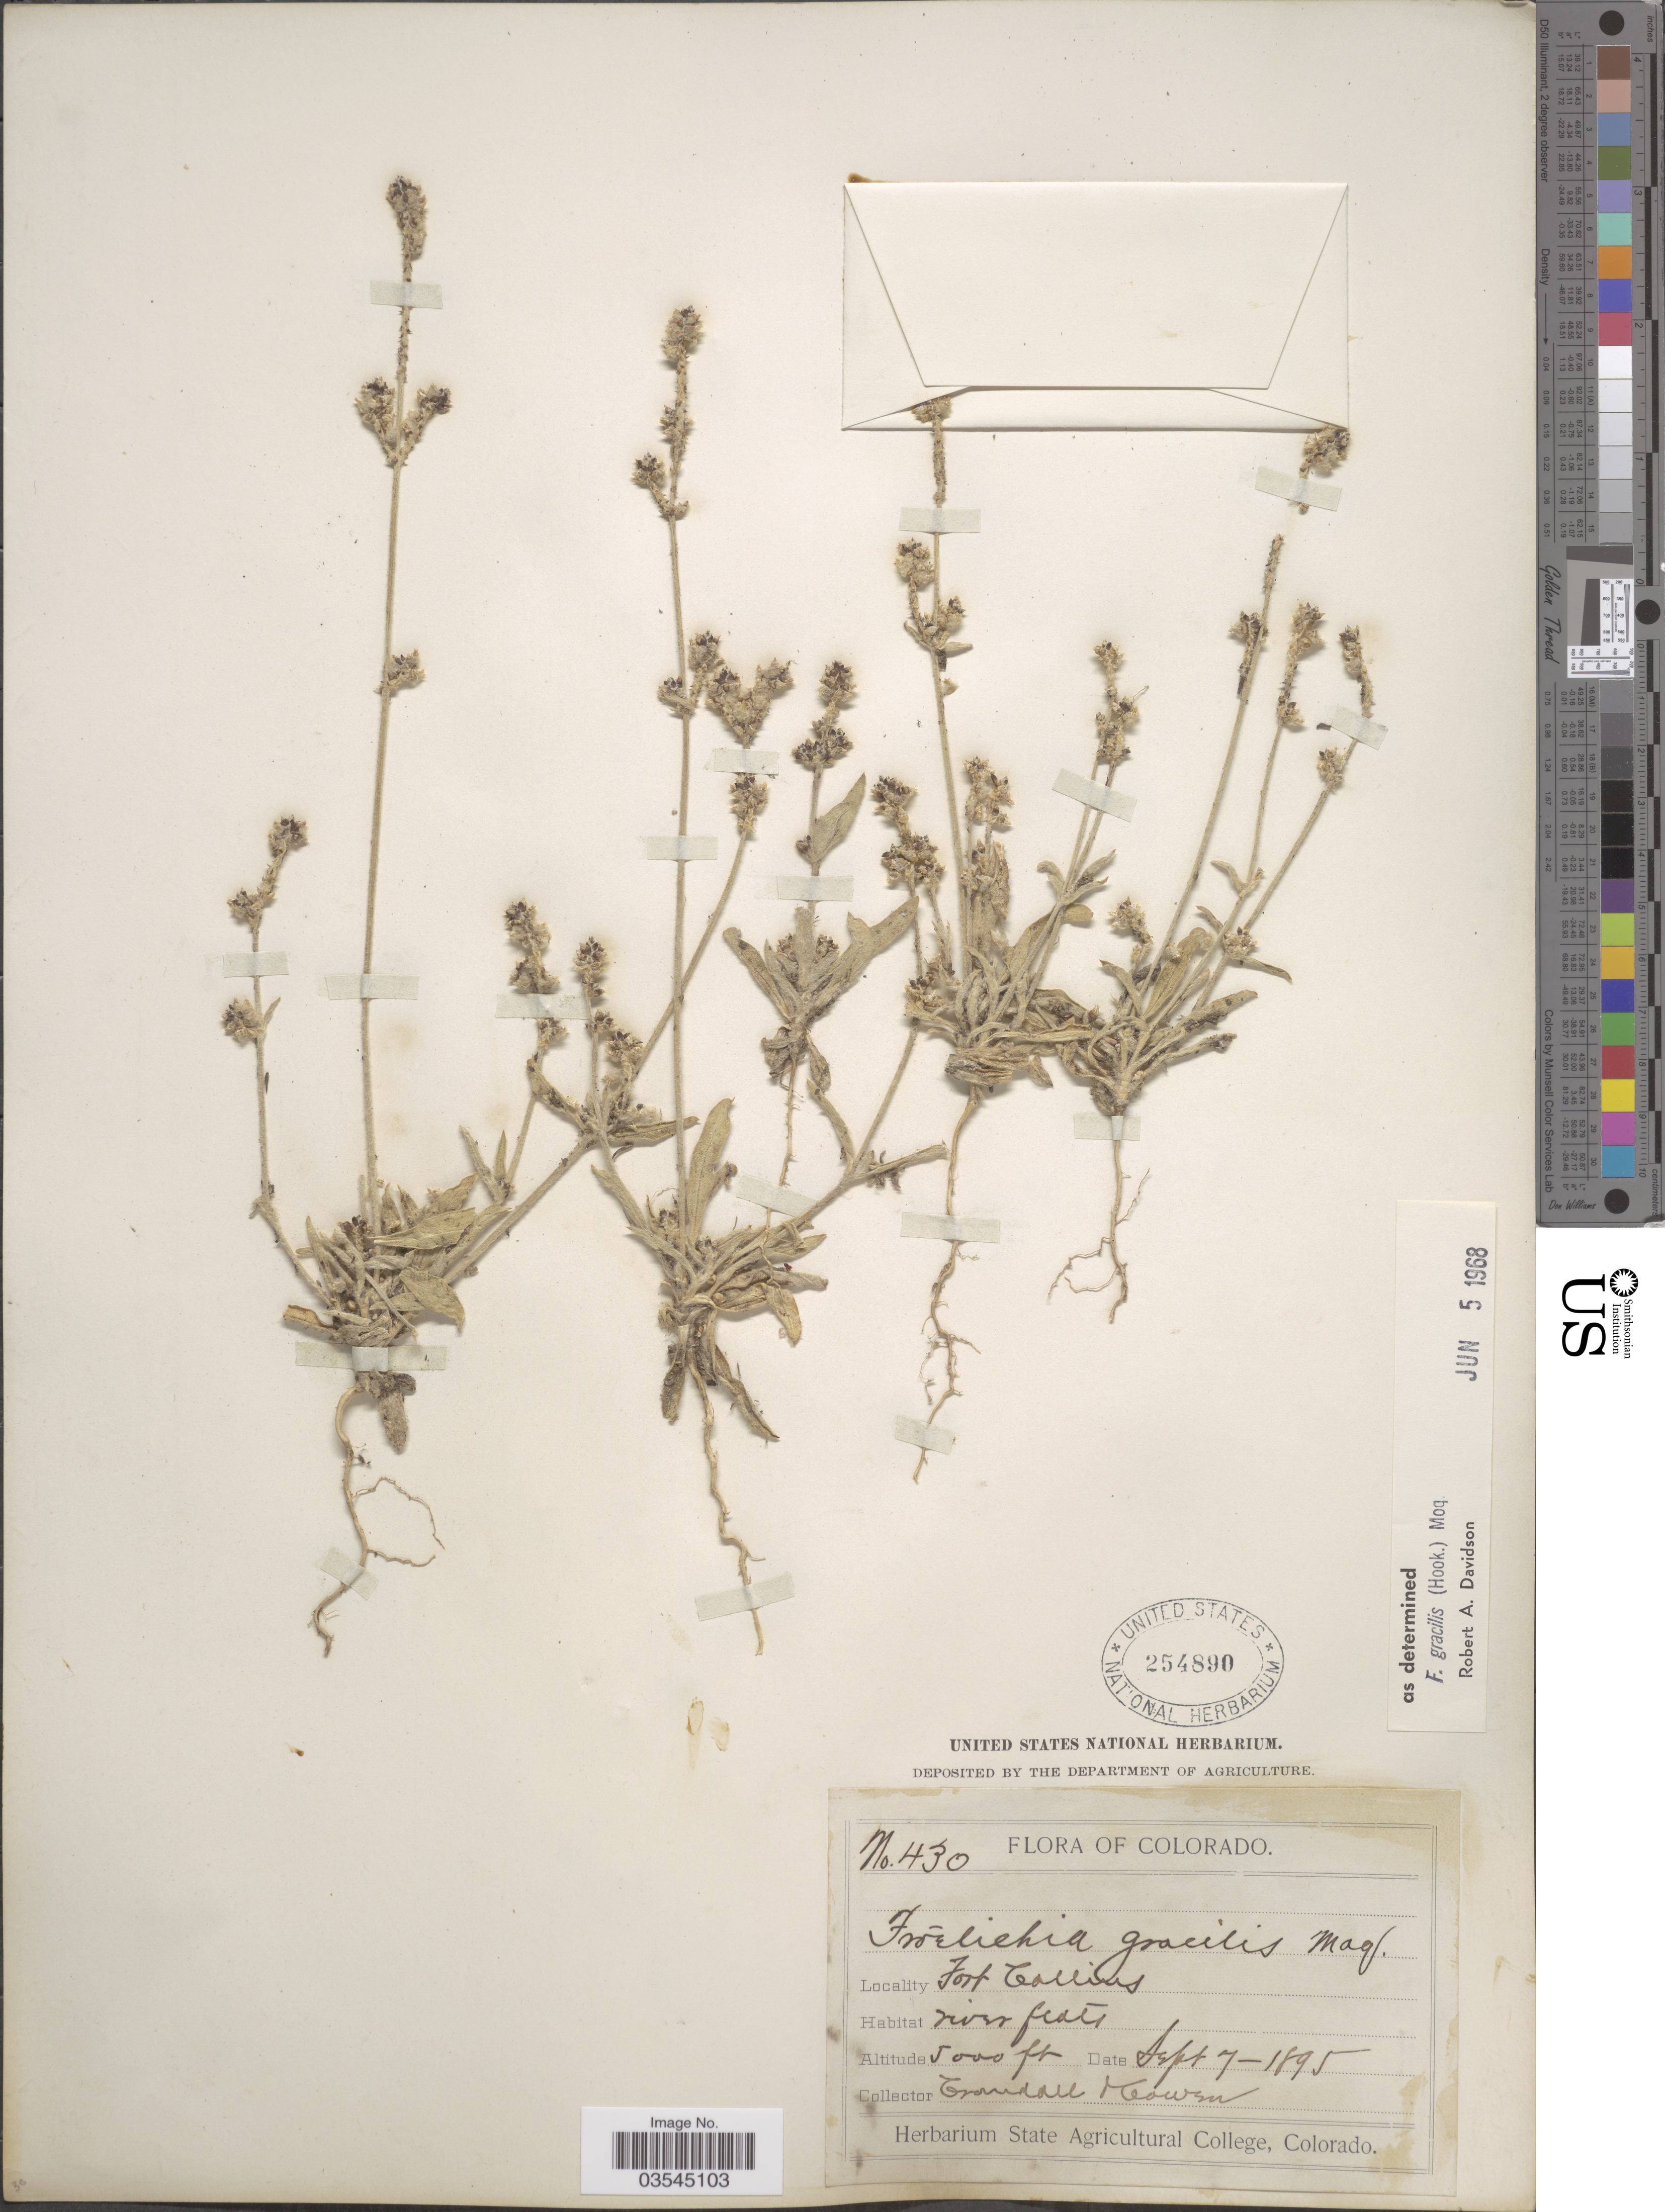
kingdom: Plantae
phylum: Tracheophyta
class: Magnoliopsida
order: Caryophyllales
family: Amaranthaceae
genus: Froelichia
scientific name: Froelichia gracilis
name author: (Hook.) Moq.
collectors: -. Crandall & -. Cowen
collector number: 430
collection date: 1895-09-07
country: United States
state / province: Colorado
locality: Fort Collins.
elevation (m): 1524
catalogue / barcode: US 254890